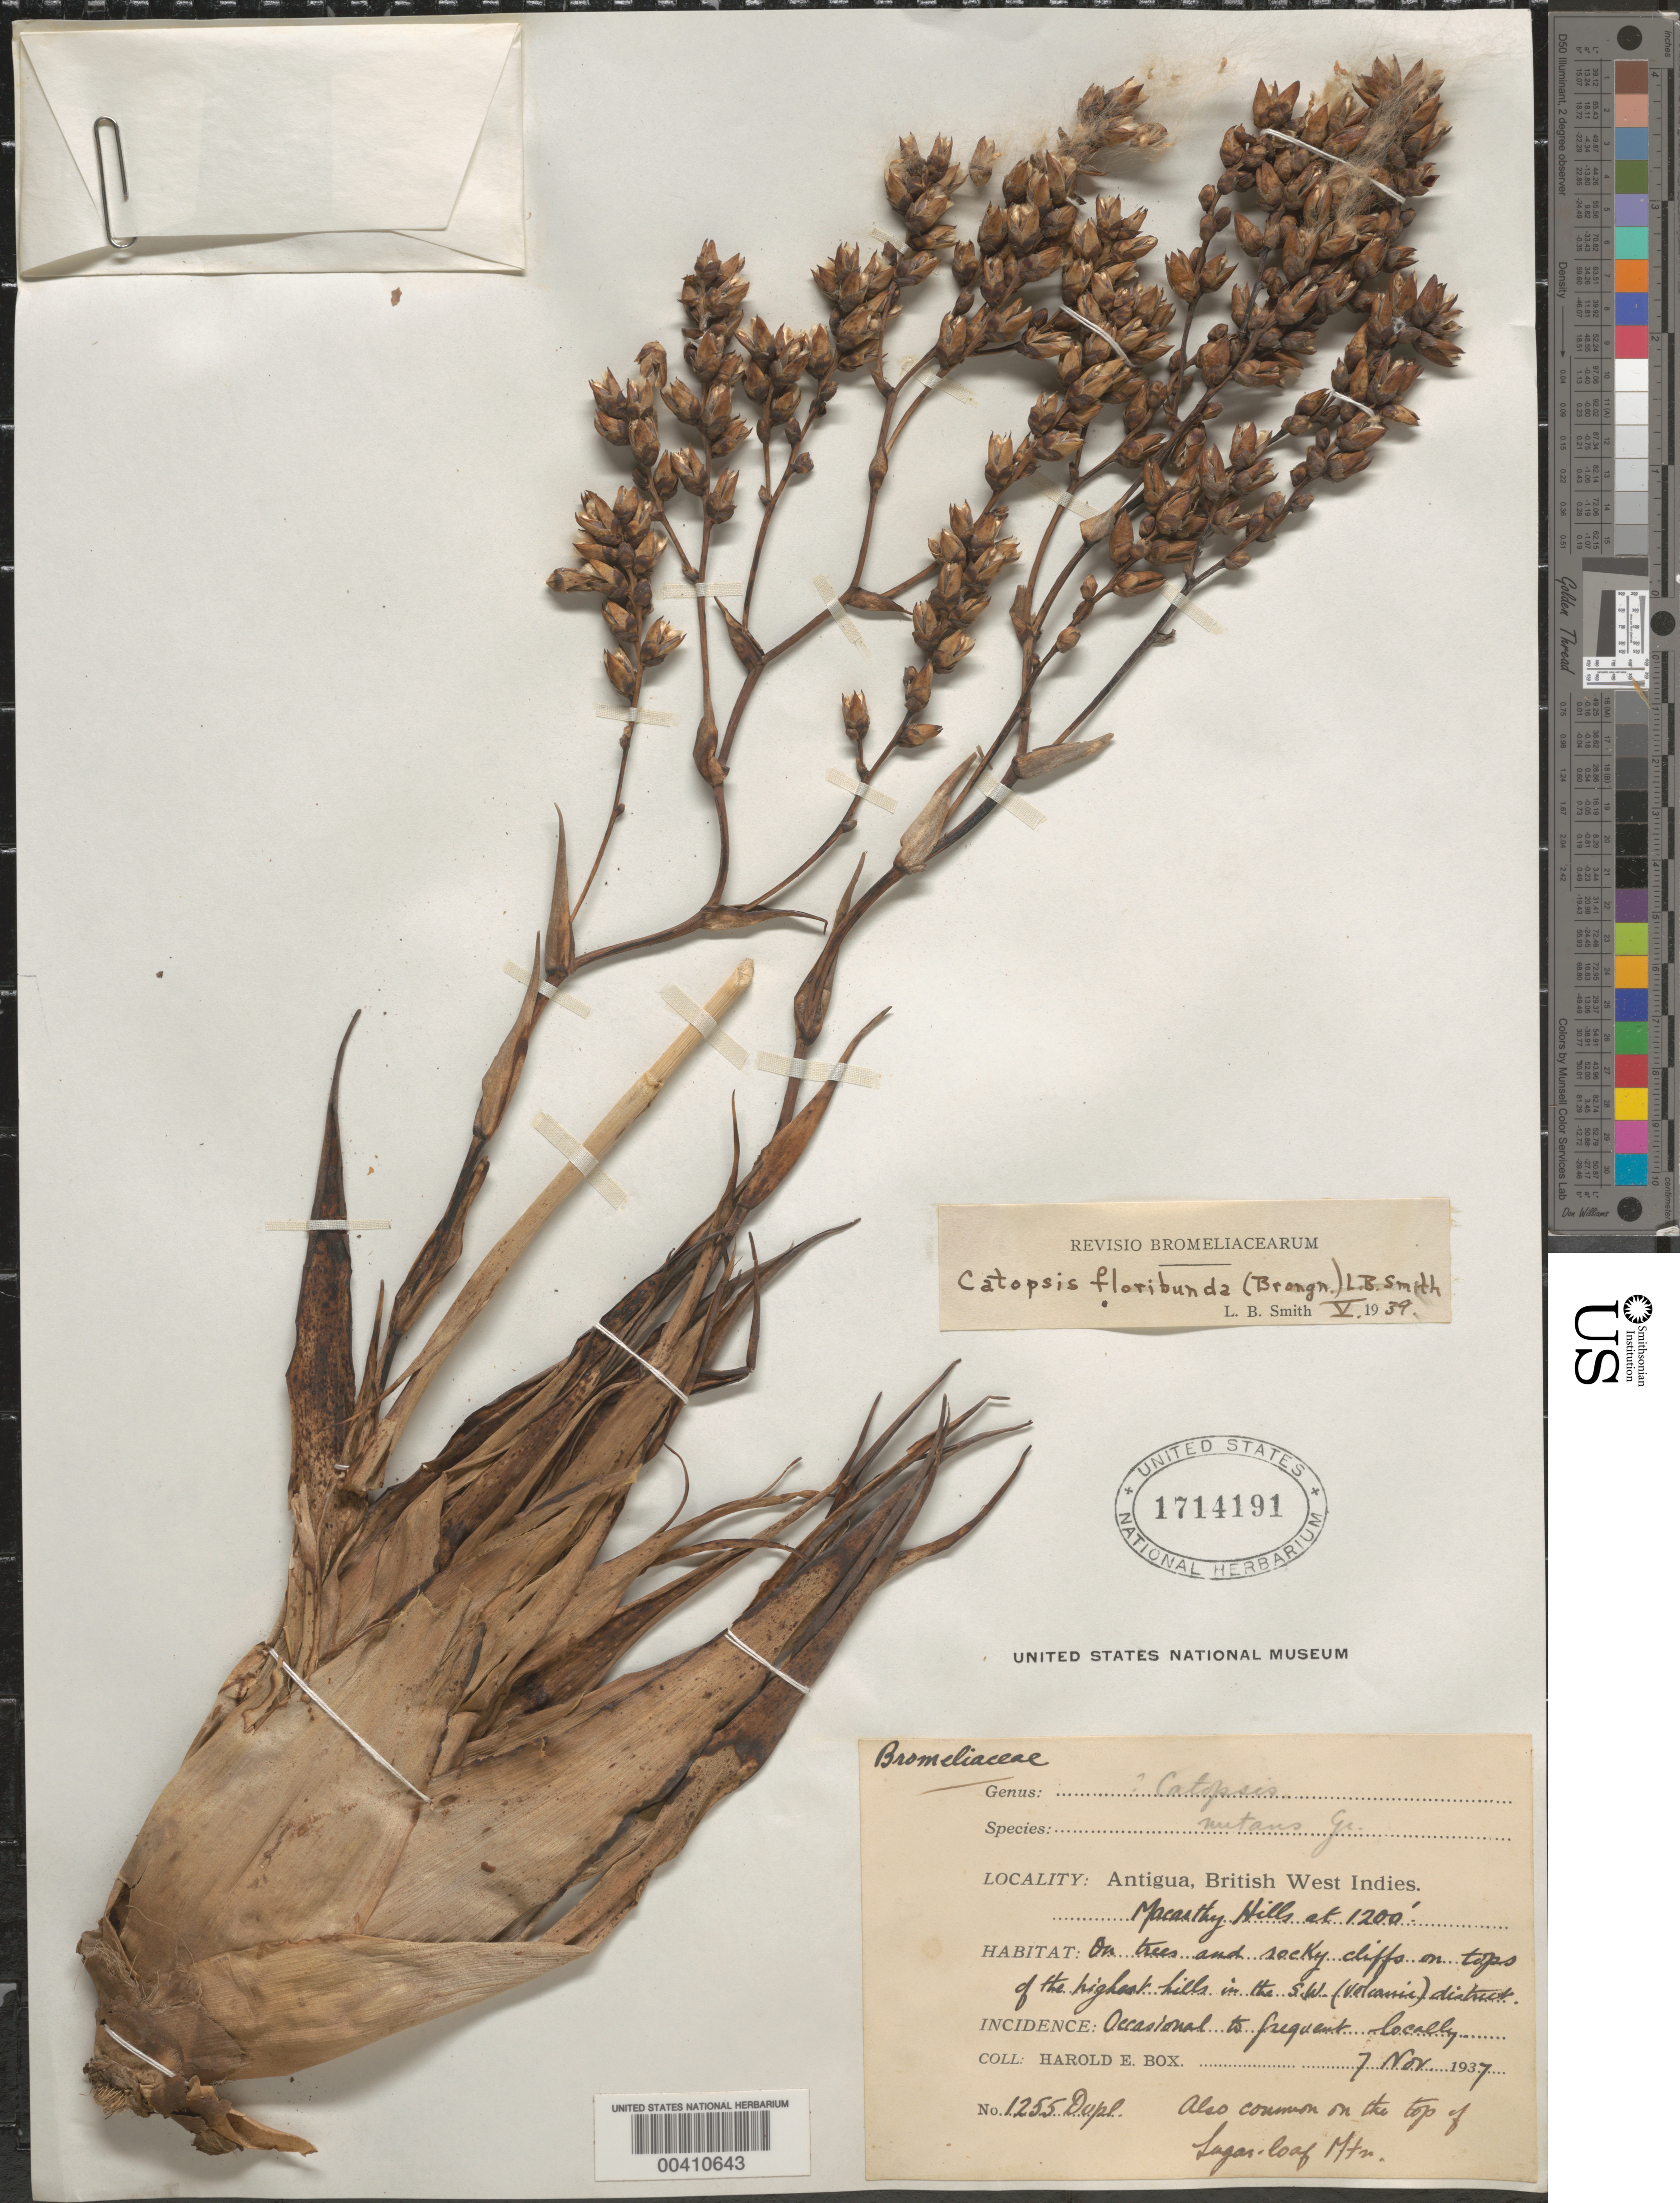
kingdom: Plantae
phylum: Tracheophyta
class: Liliopsida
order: Poales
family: Bromeliaceae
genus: Catopsis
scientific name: Catopsis floribunda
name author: L.B. Sm.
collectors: H. E. Box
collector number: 1255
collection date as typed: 07 Nov 1937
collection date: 1937-11-07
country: Antigua and Barbuda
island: Antigua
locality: Macarthy Hills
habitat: On trees and rocky cliffs on tops on the highest hills in the sw district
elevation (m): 3658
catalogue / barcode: US 1714191